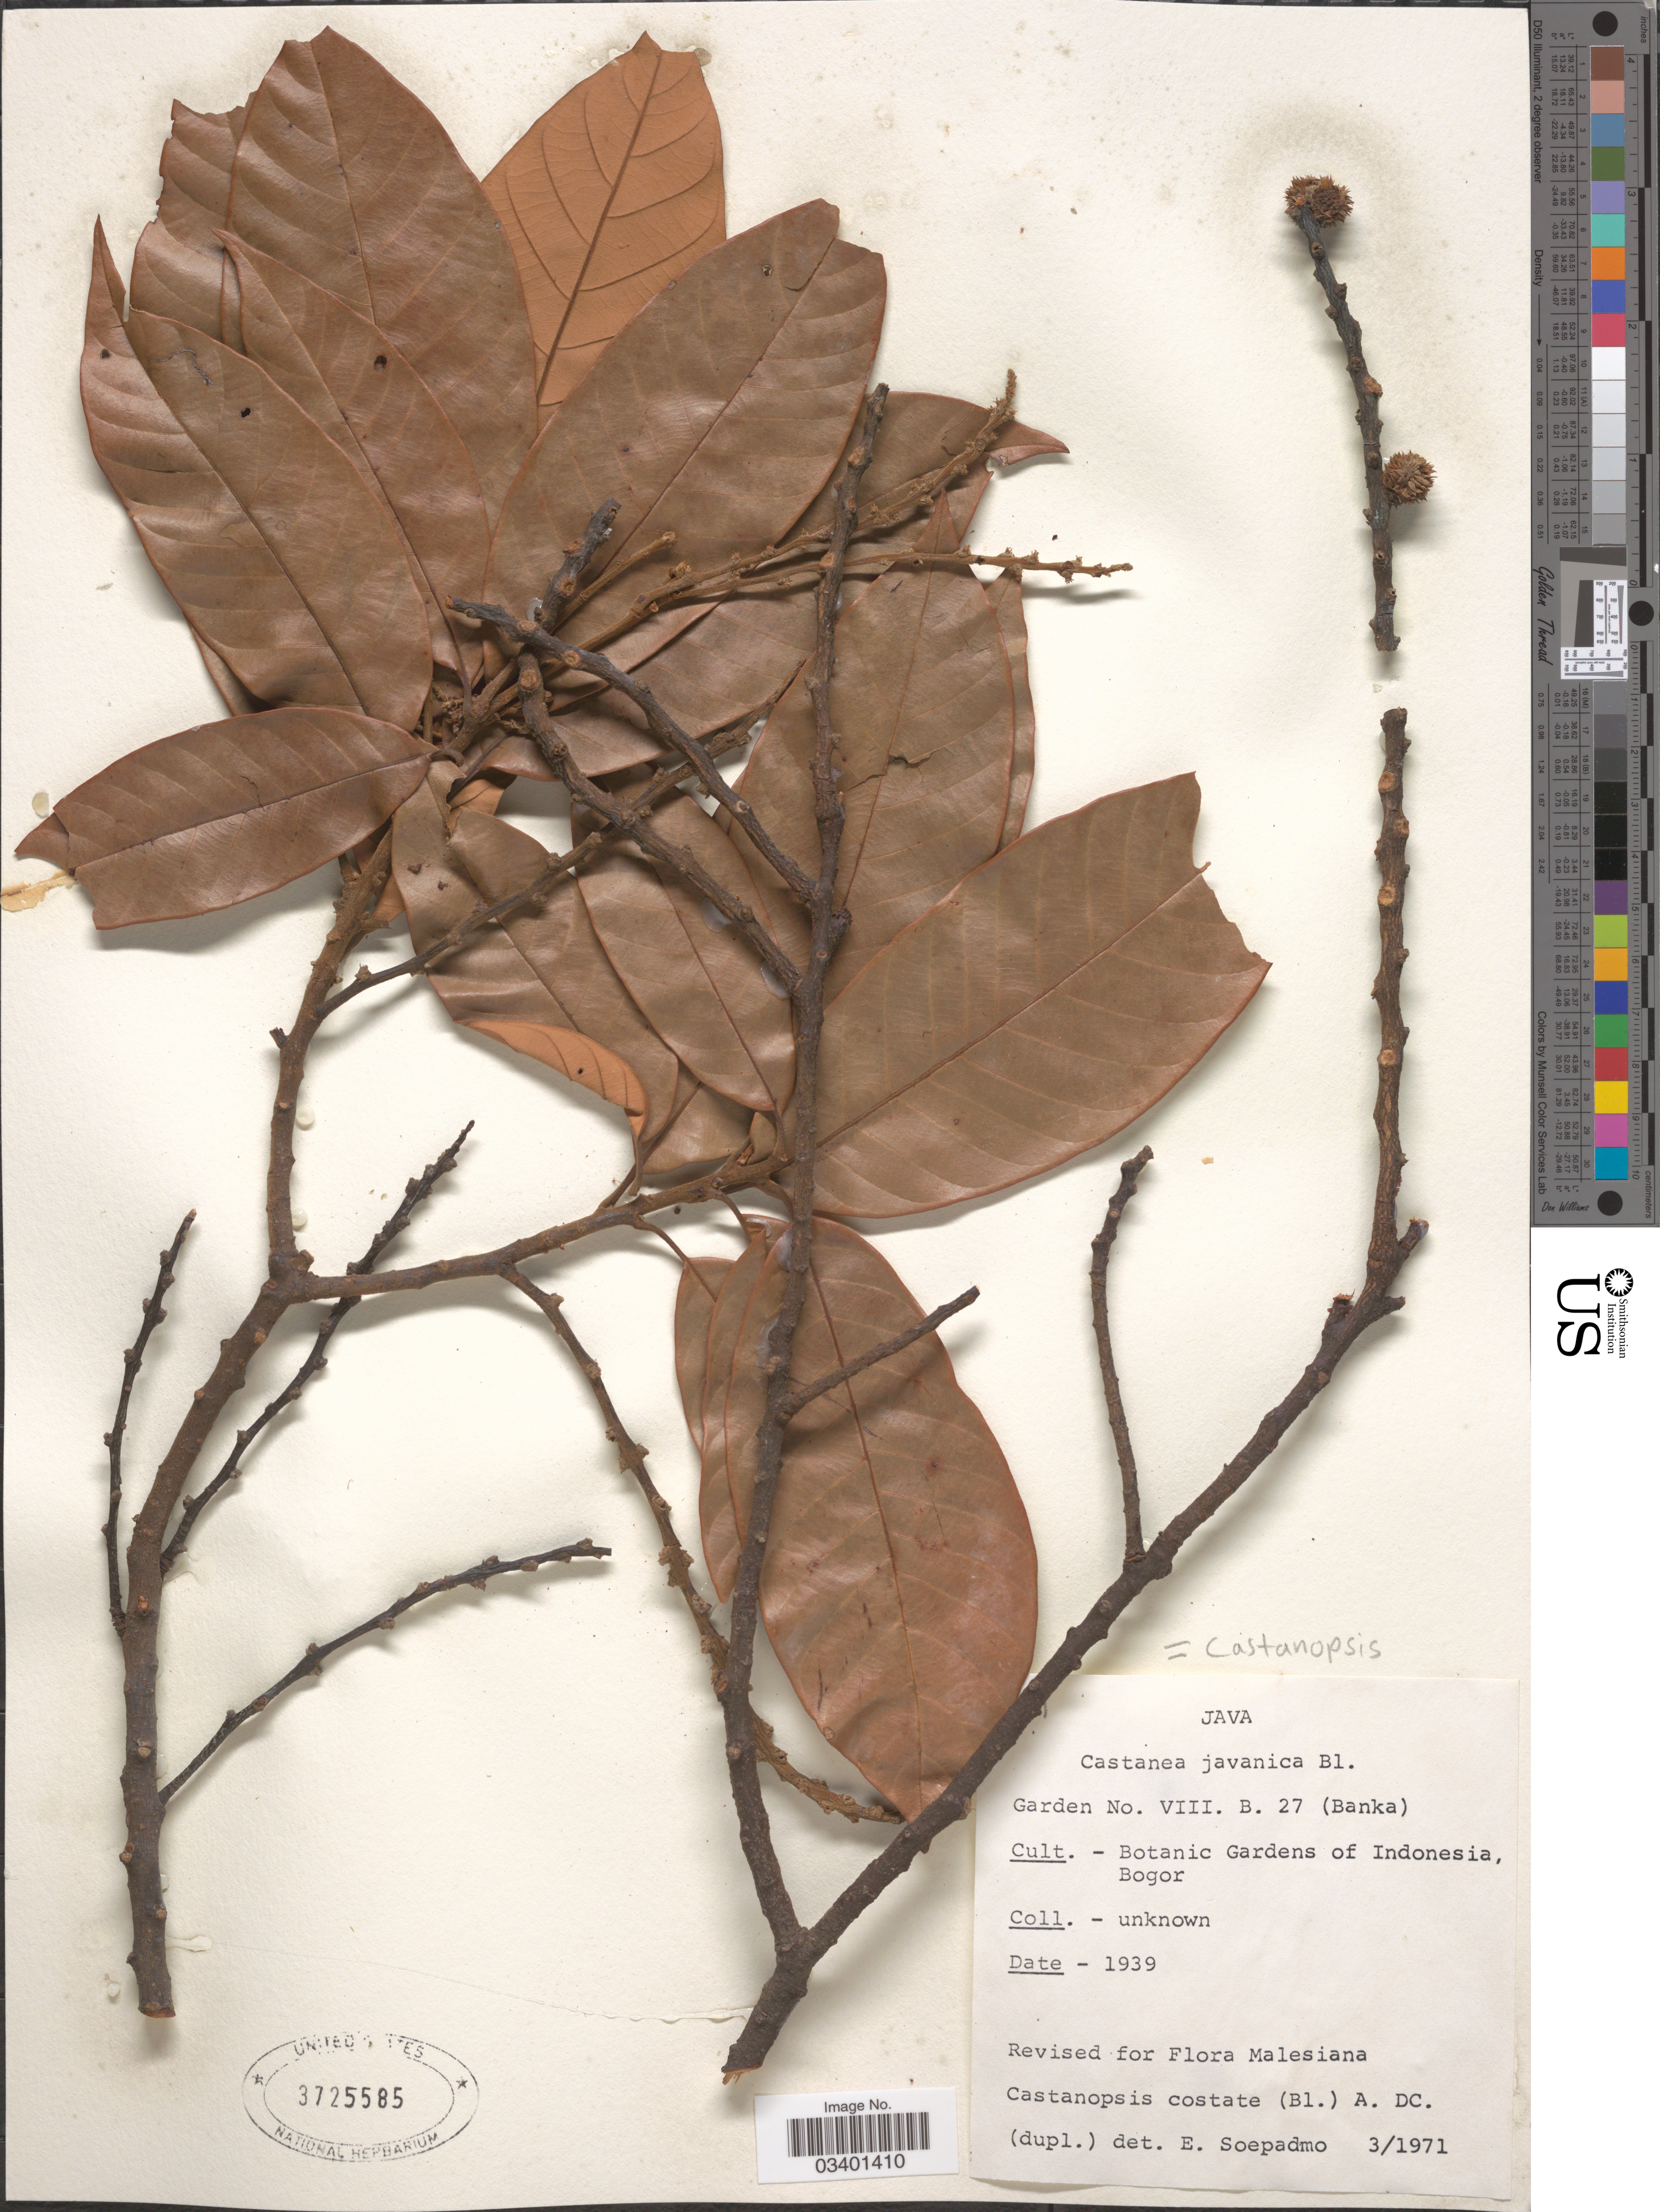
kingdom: Plantae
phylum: Tracheophyta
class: Magnoliopsida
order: Fagales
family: Fagaceae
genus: Castanopsis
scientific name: Castanopsis javanica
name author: (Blume) A. DC.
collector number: VIII.B.27(Banka)?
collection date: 1939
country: Indonesia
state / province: Java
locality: Botanic Gardens of Indonesia, Bogor.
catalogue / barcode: US 3725585